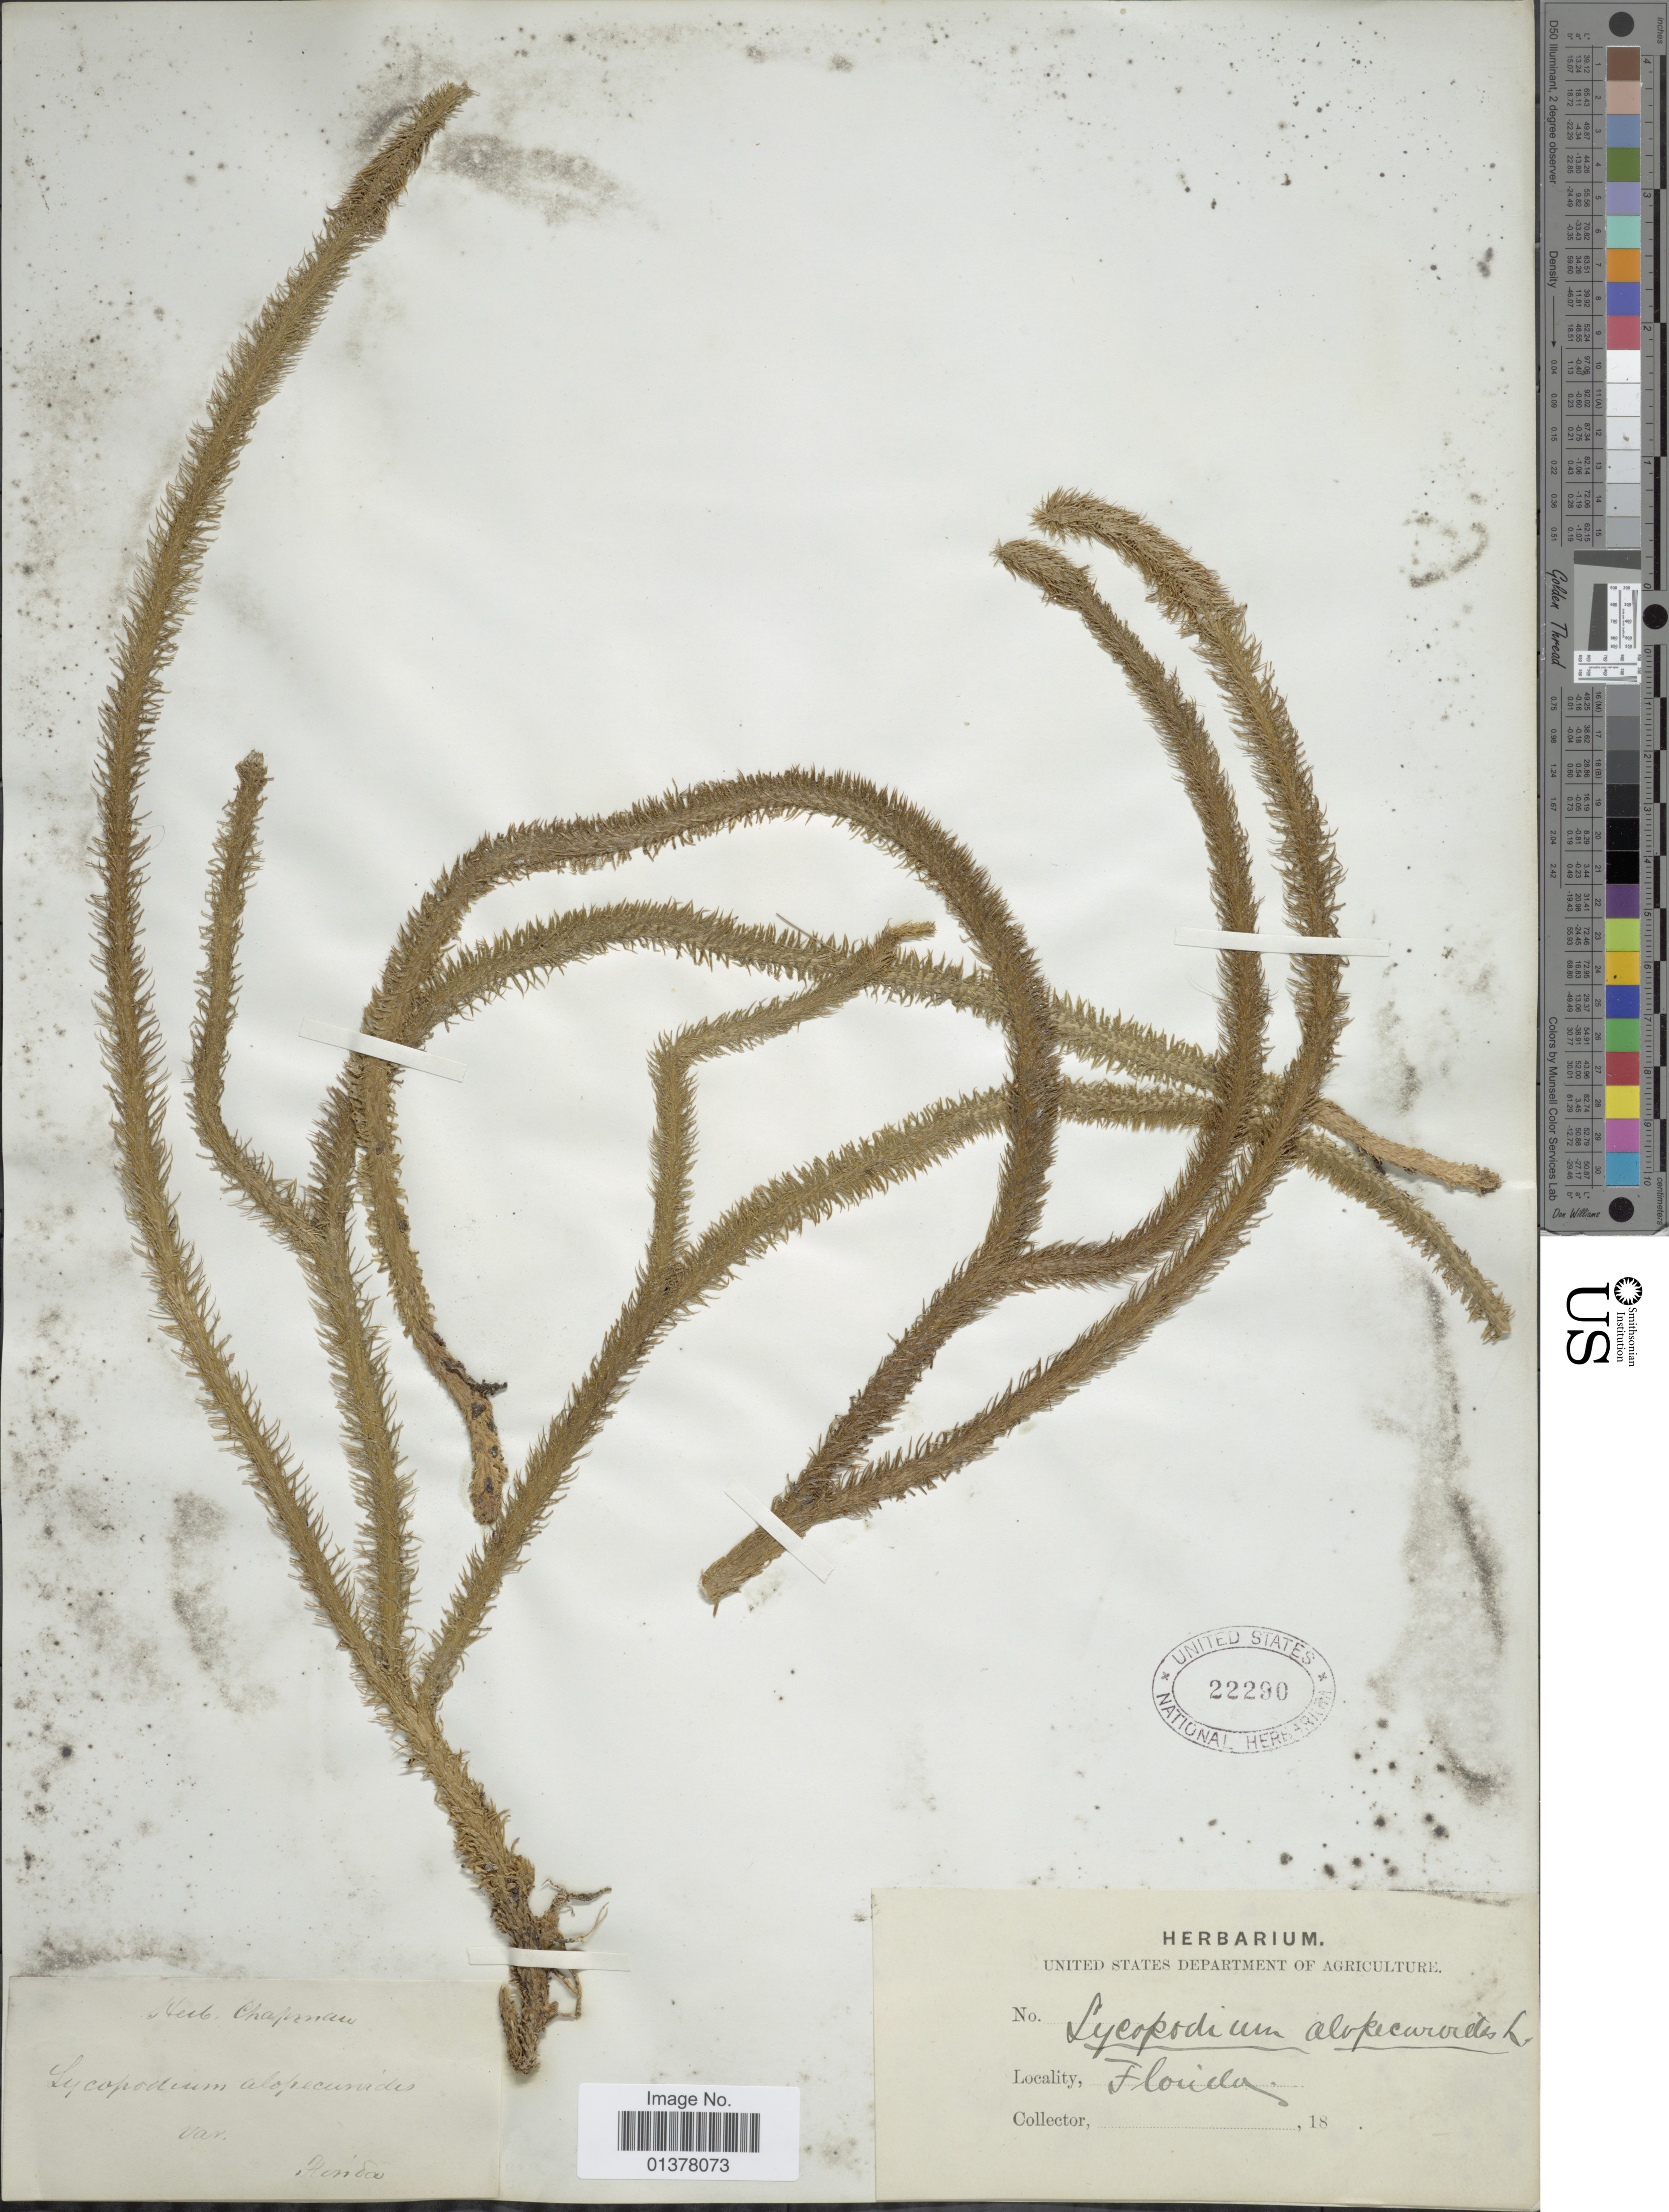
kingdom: Plantae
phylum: Tracheophyta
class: Lycopodiopsida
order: Lycopodiales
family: Lycopodiaceae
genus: Lycopodiella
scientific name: Lycopodiella alopecuroides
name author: (L.) Cranfill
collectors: ex herb. Chapman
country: United States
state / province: Florida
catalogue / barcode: US 22290